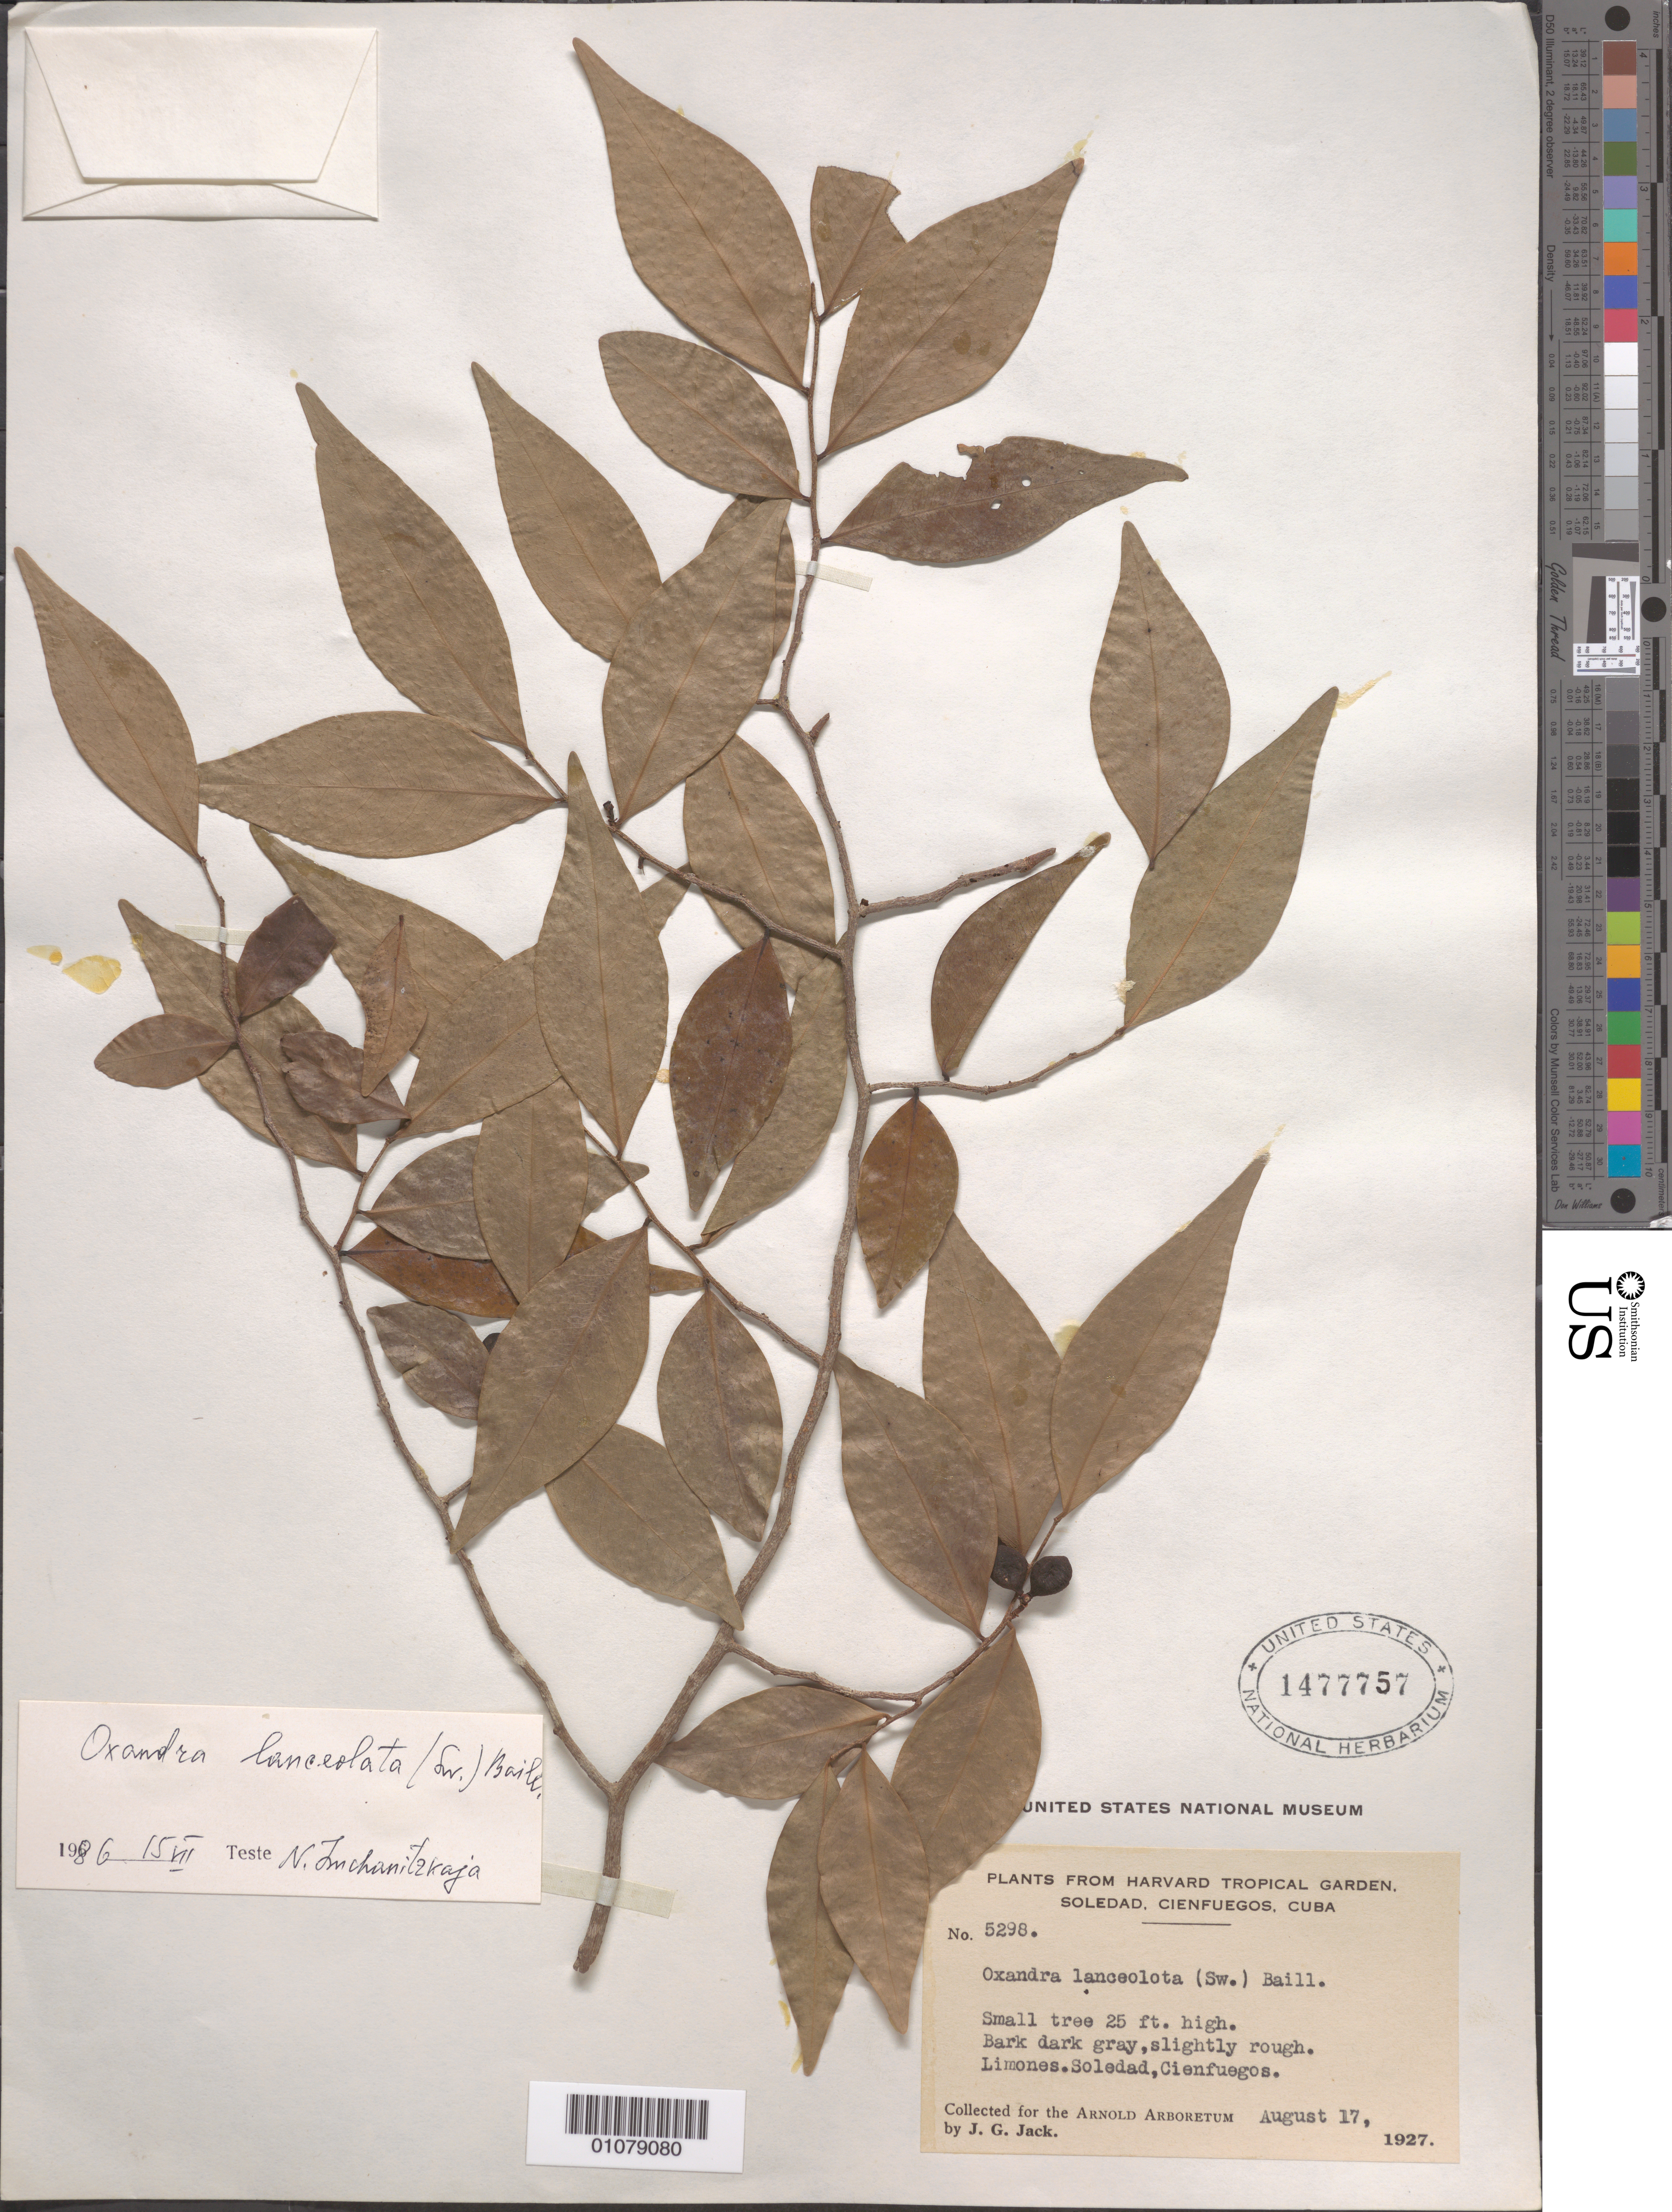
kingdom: Plantae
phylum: Tracheophyta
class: Magnoliopsida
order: Magnoliales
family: Annonaceae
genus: Oxandra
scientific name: Oxandra lanceolata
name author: (Sw.) Baill.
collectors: J. G. Jack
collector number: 5298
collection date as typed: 17 Aug 1927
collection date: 1927-08-17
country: Cuba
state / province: Cienfuegos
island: Cuba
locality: Limones Soledad, Cienfuegos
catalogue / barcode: US 1477757